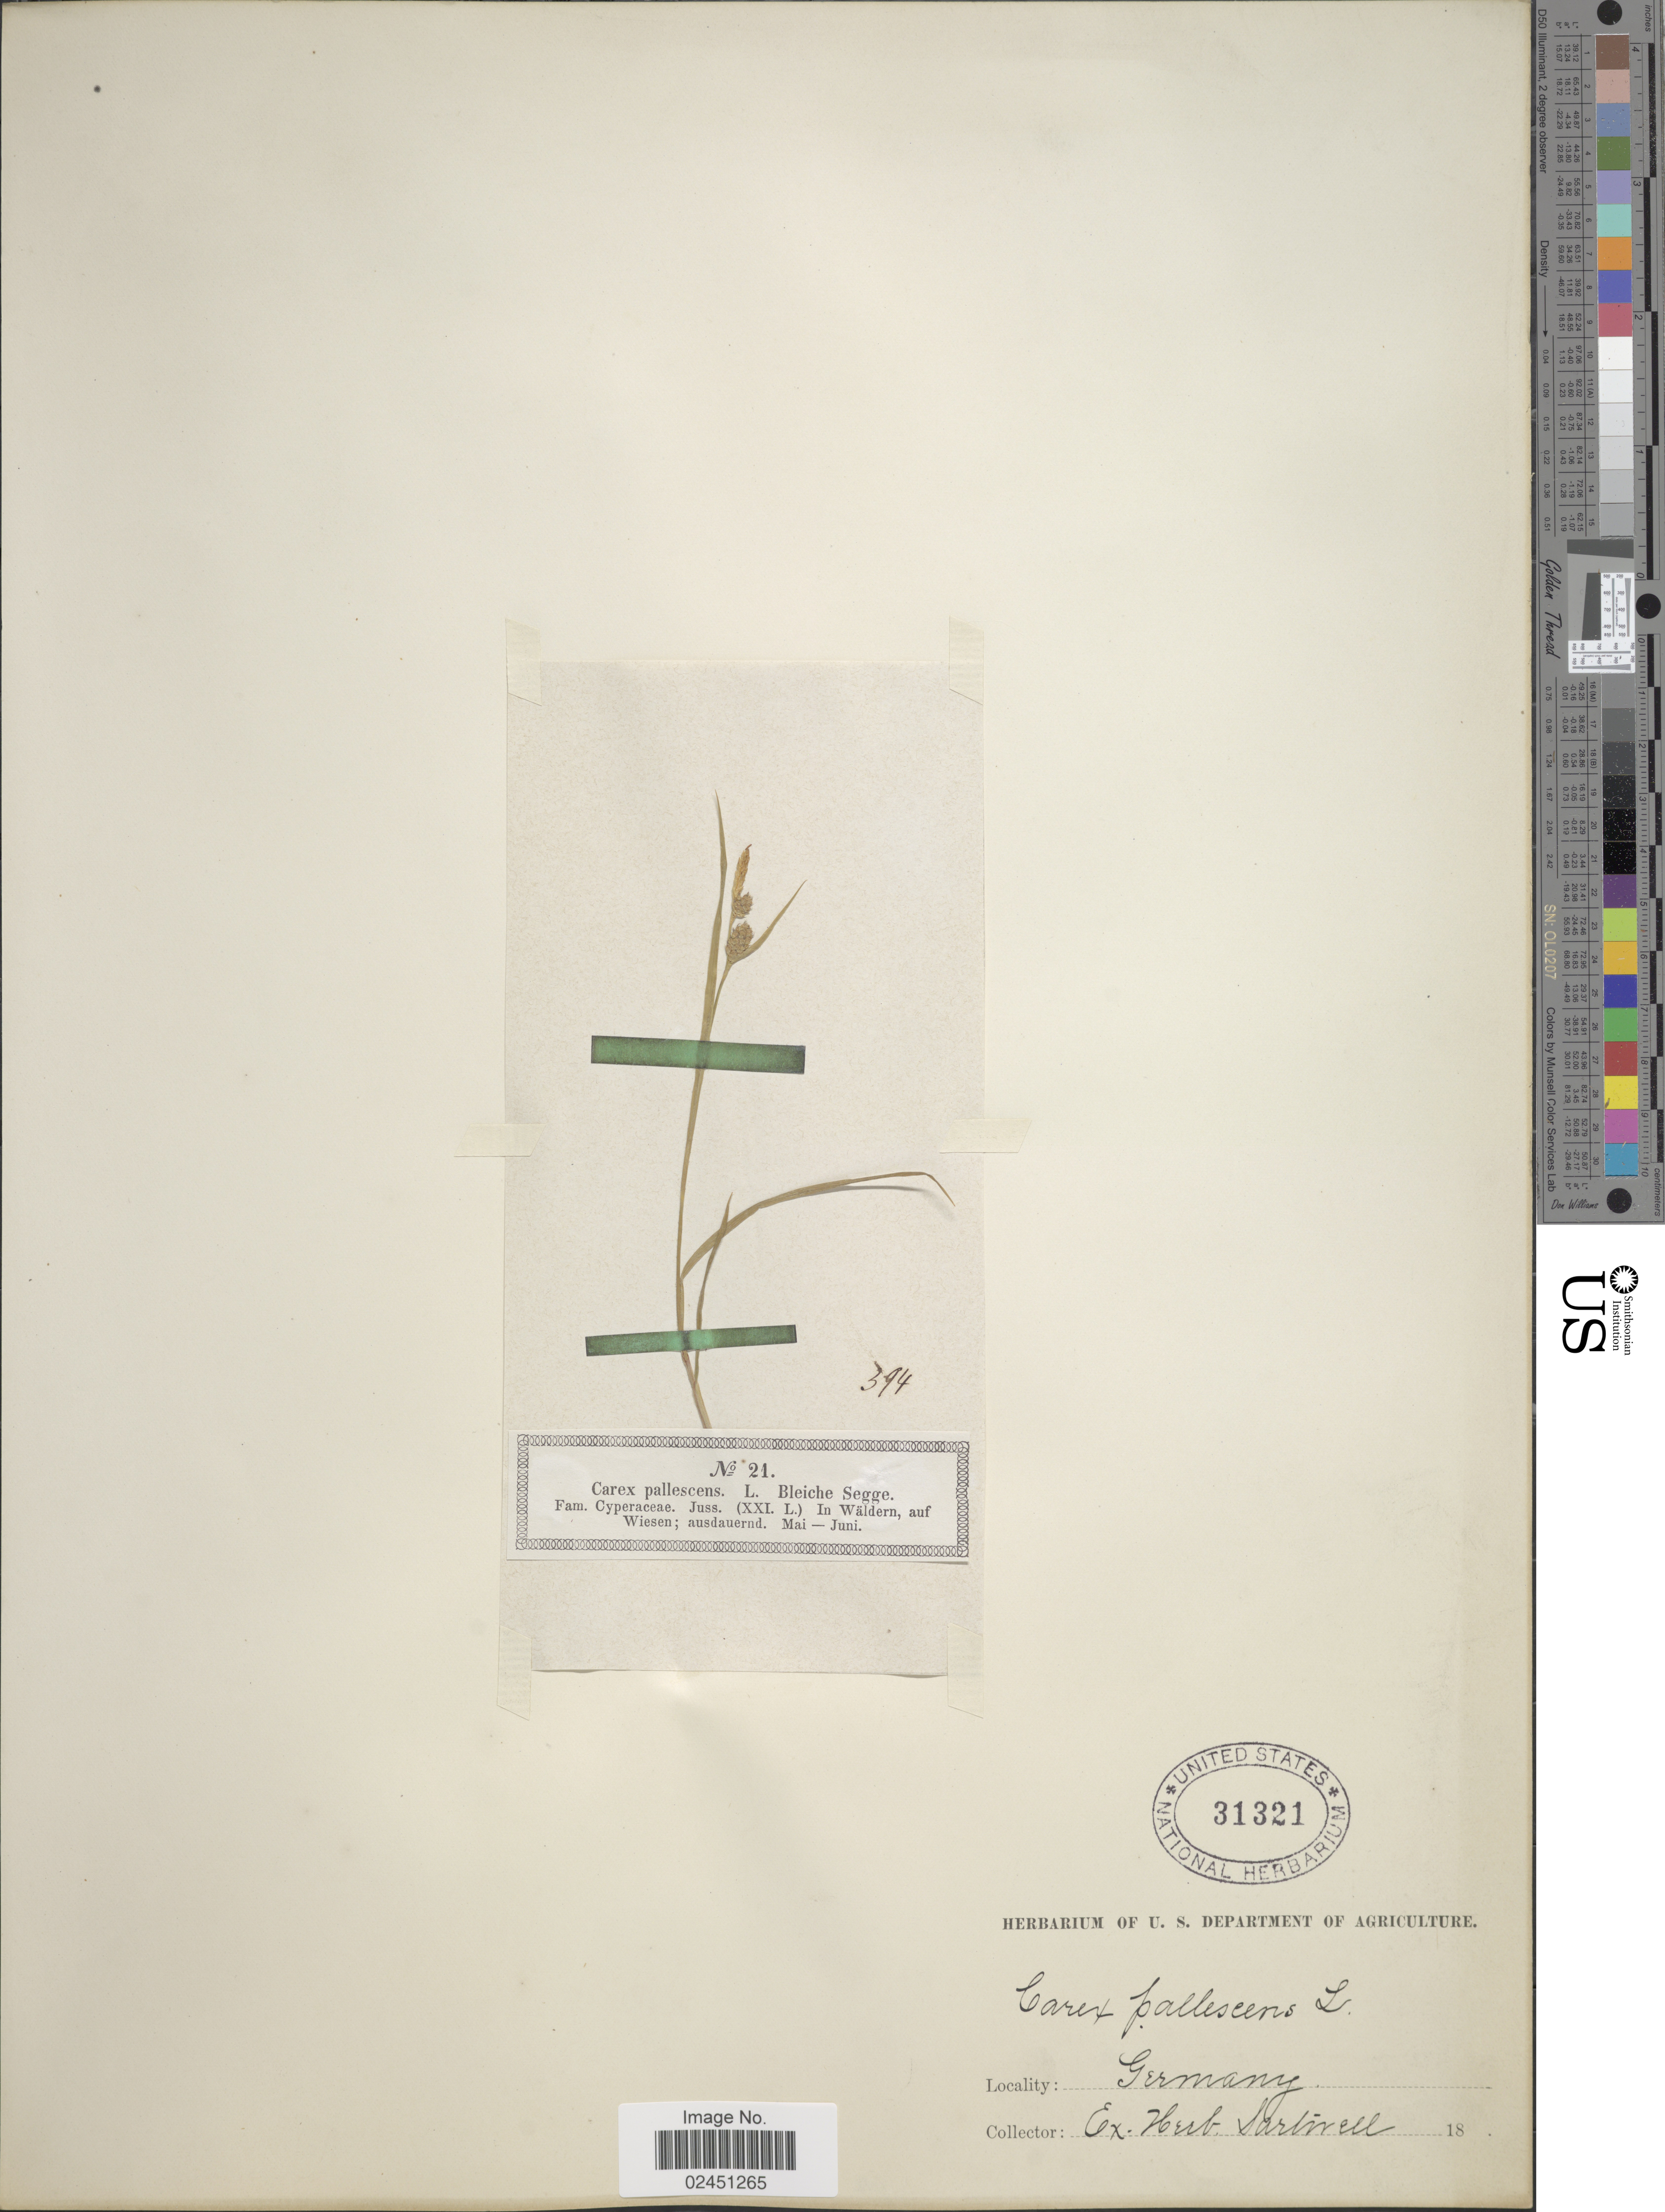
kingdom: Plantae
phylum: Tracheophyta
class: Liliopsida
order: Poales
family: Cyperaceae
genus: Carex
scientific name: Carex pallescens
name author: L.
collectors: ex herb. Sartwell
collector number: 21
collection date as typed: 18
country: Germany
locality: In Waldern, auf Wiesen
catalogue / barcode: US 31321